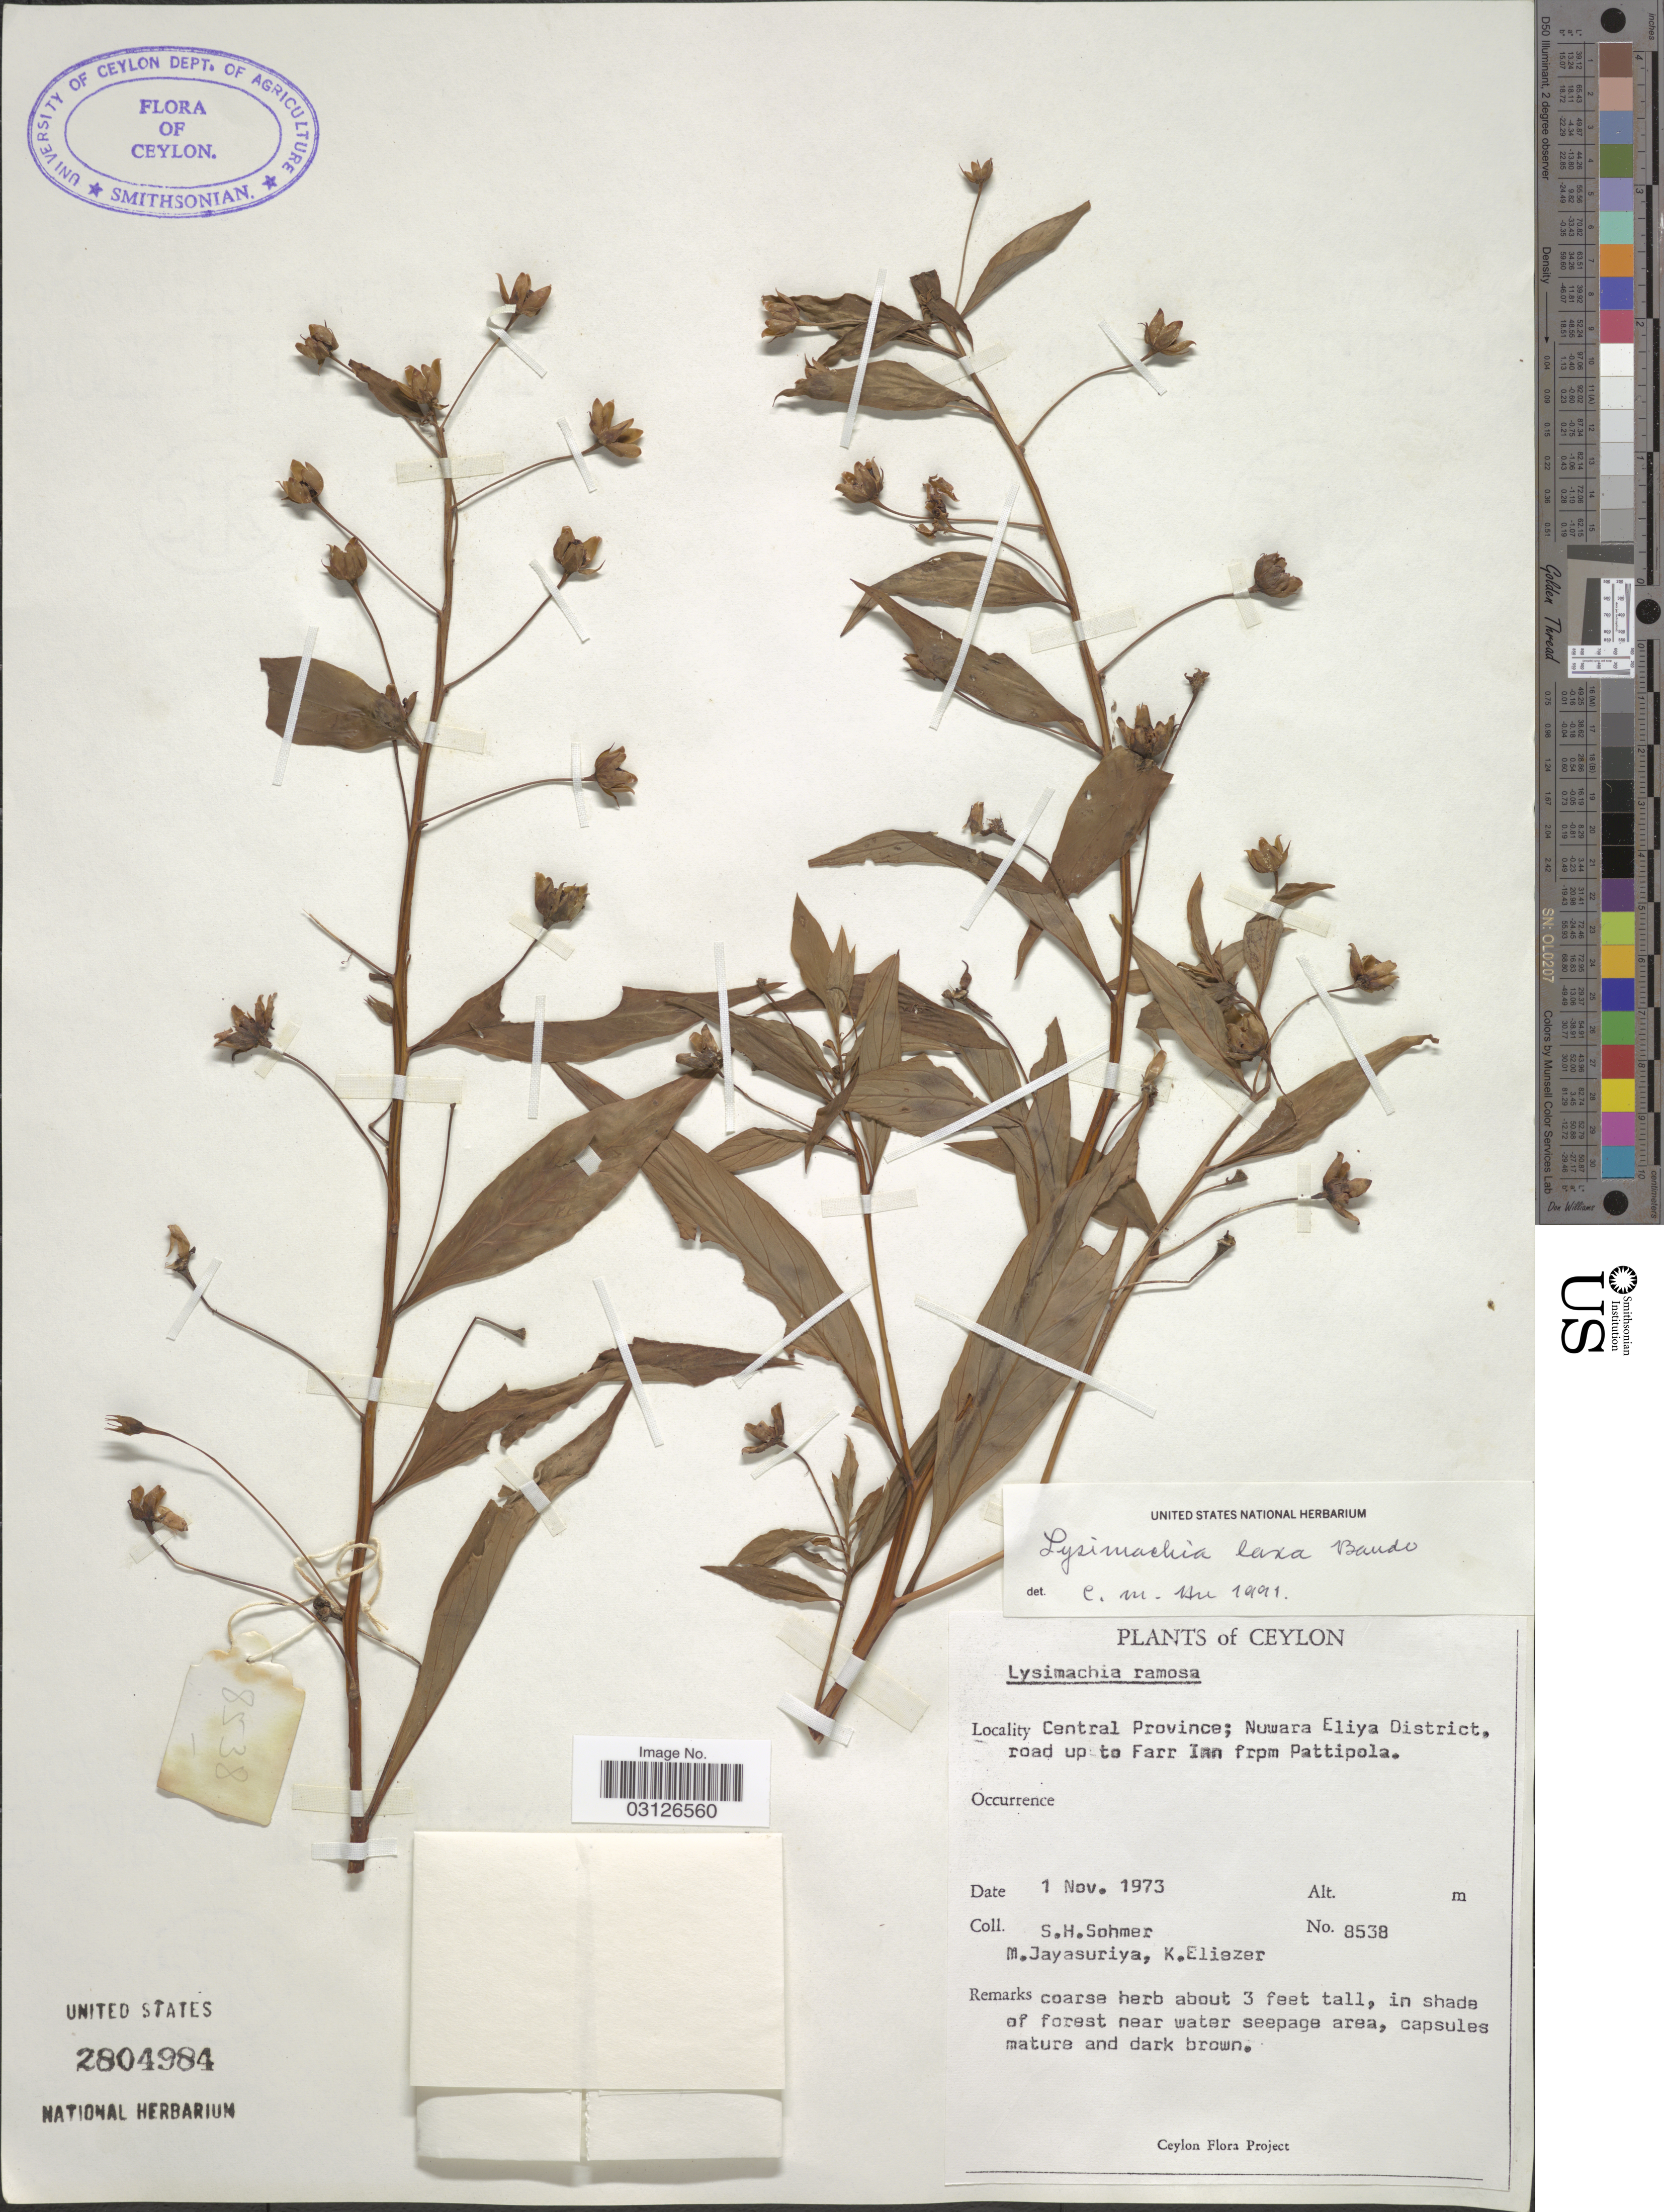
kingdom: Plantae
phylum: Tracheophyta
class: Magnoliopsida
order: Ericales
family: Primulaceae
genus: Lysimachia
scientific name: Lysimachia laxa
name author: Baudo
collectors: S. H. Sohmer, M. Jayasuriya & K. Eliezer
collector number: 8538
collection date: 1973-11-01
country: Sri Lanka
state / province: Central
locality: Ceylon. Nuwara Eliya District, road up to Farr Inn from Pattipola.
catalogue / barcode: US 2804984